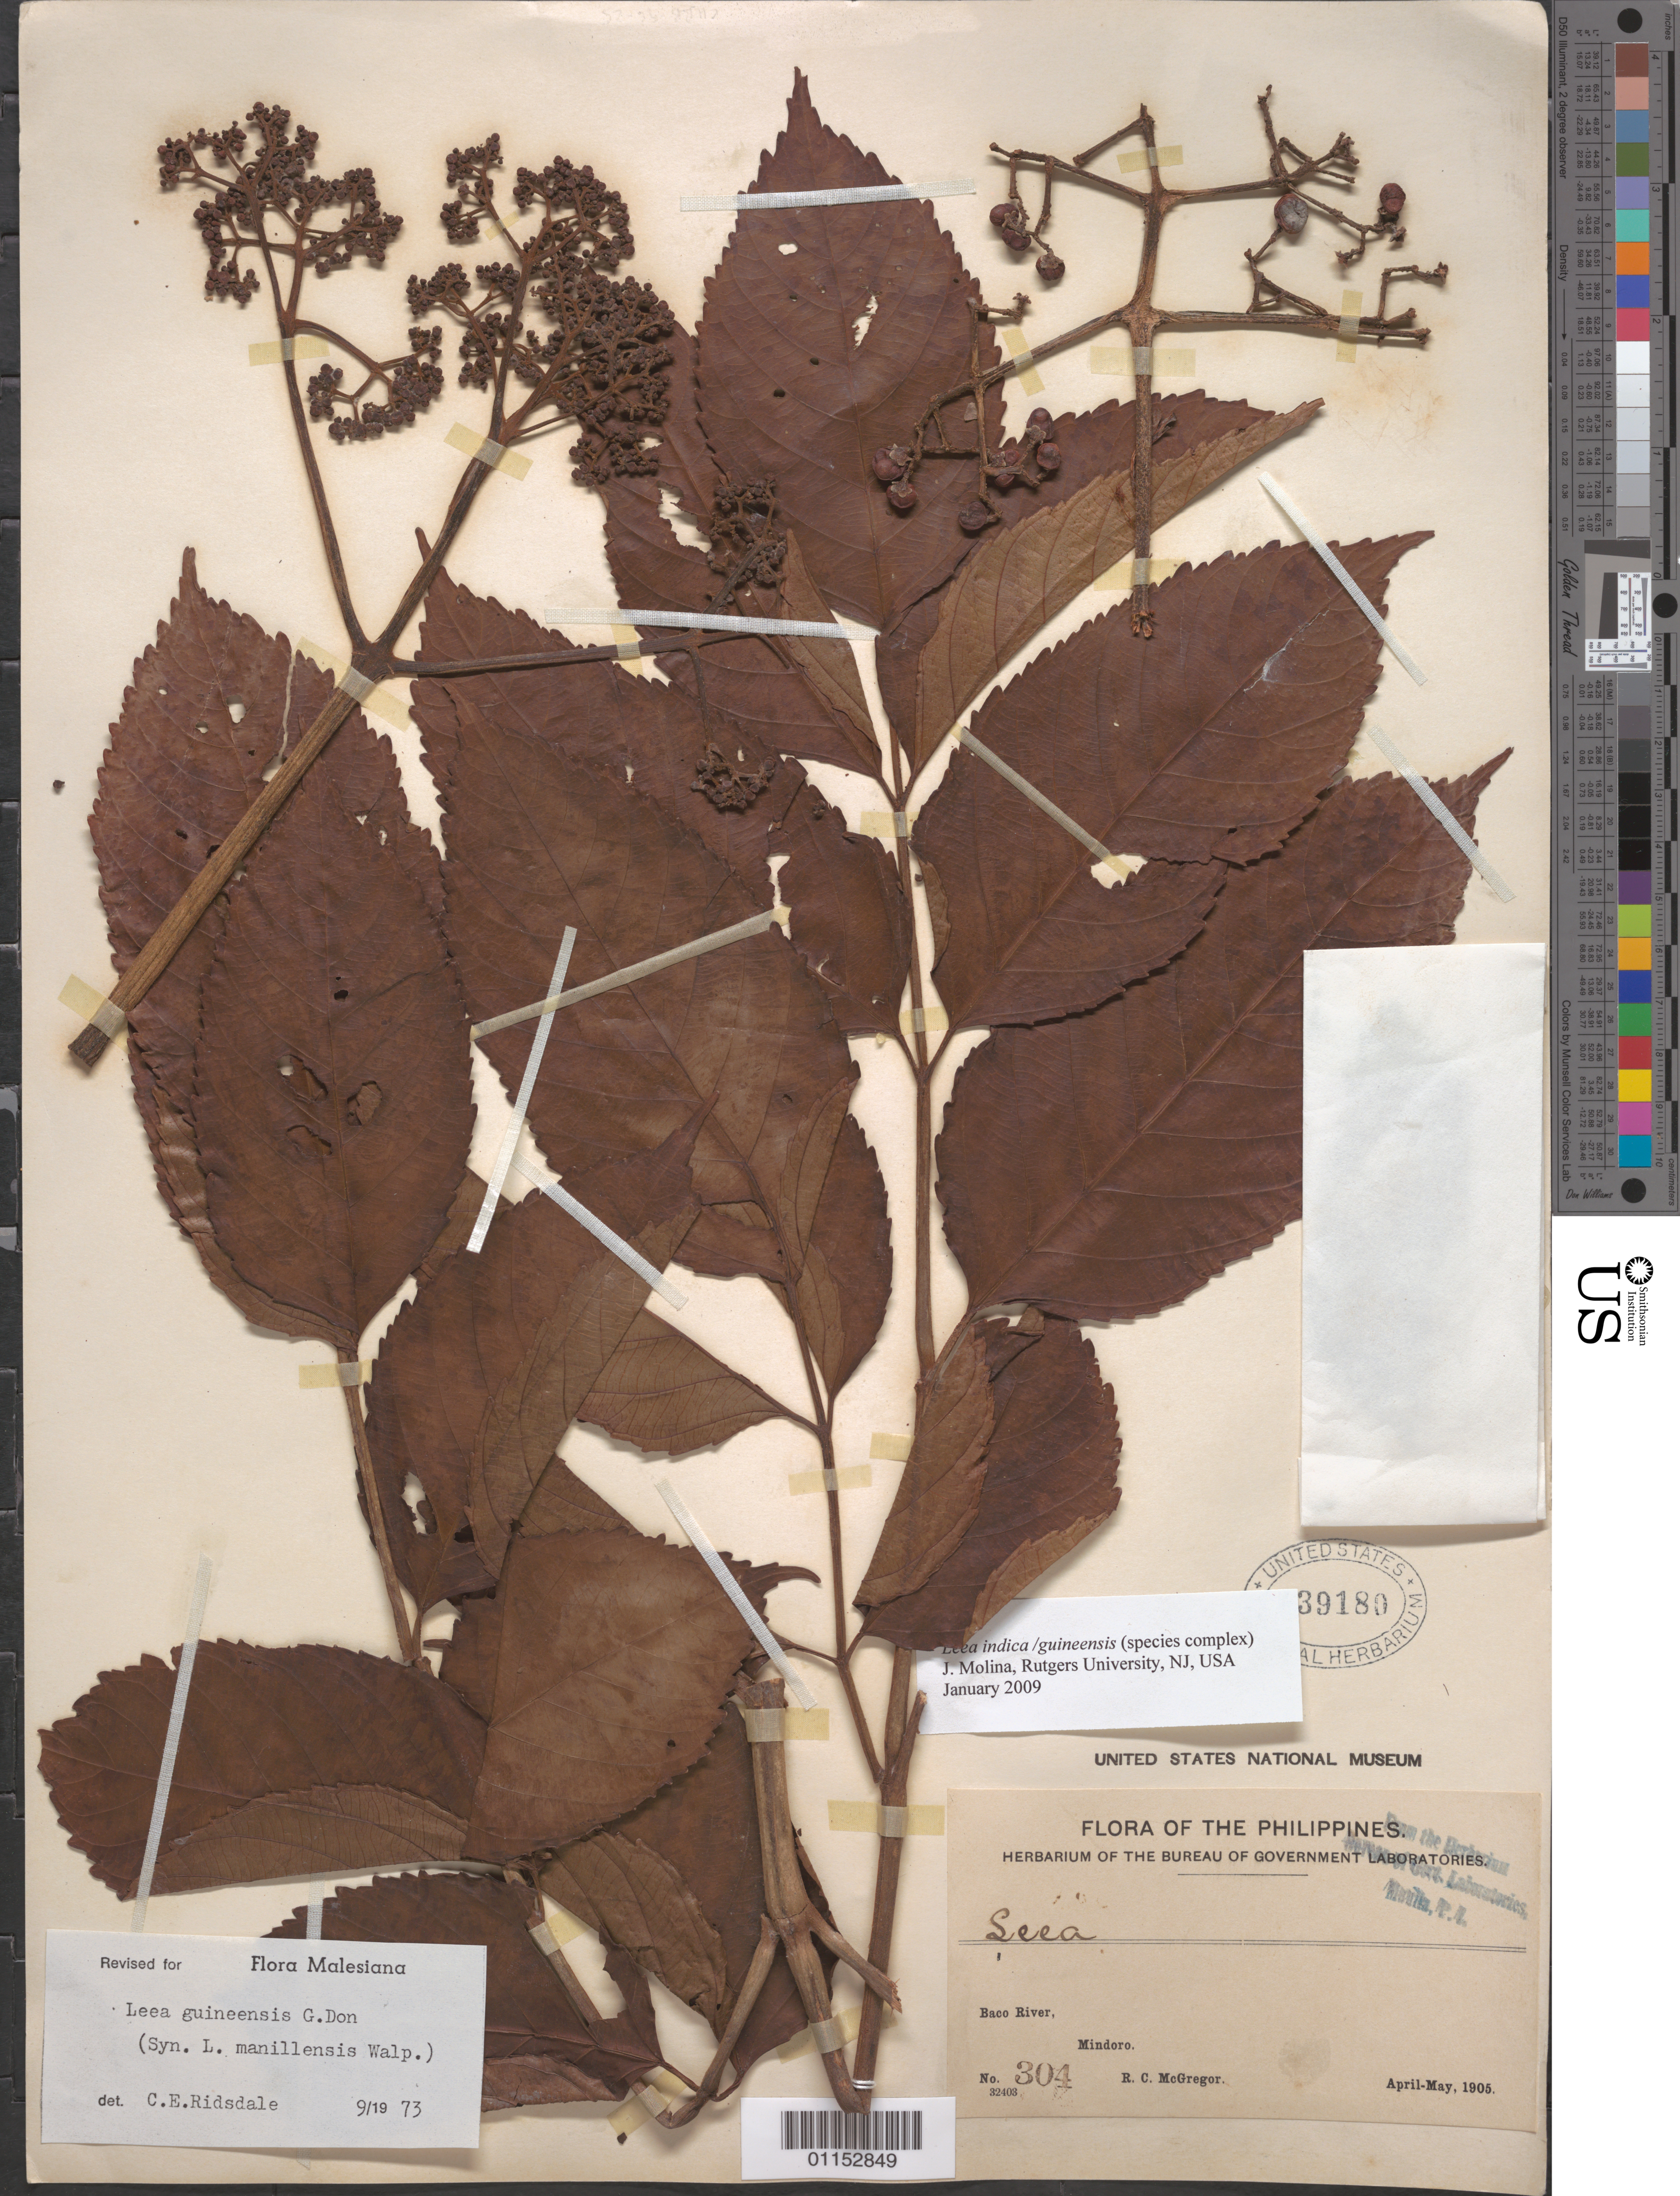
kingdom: Plantae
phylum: Tracheophyta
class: Magnoliopsida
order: Vitales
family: Vitaceae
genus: Leea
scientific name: Leea indica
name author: (Burm. f.) Merr.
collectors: R. C. McGregor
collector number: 304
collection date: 1905-04/1905-05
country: Philippines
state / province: Mimaropa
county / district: Mindoro Oriental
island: Mindoro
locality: Baco River.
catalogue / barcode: US 439180